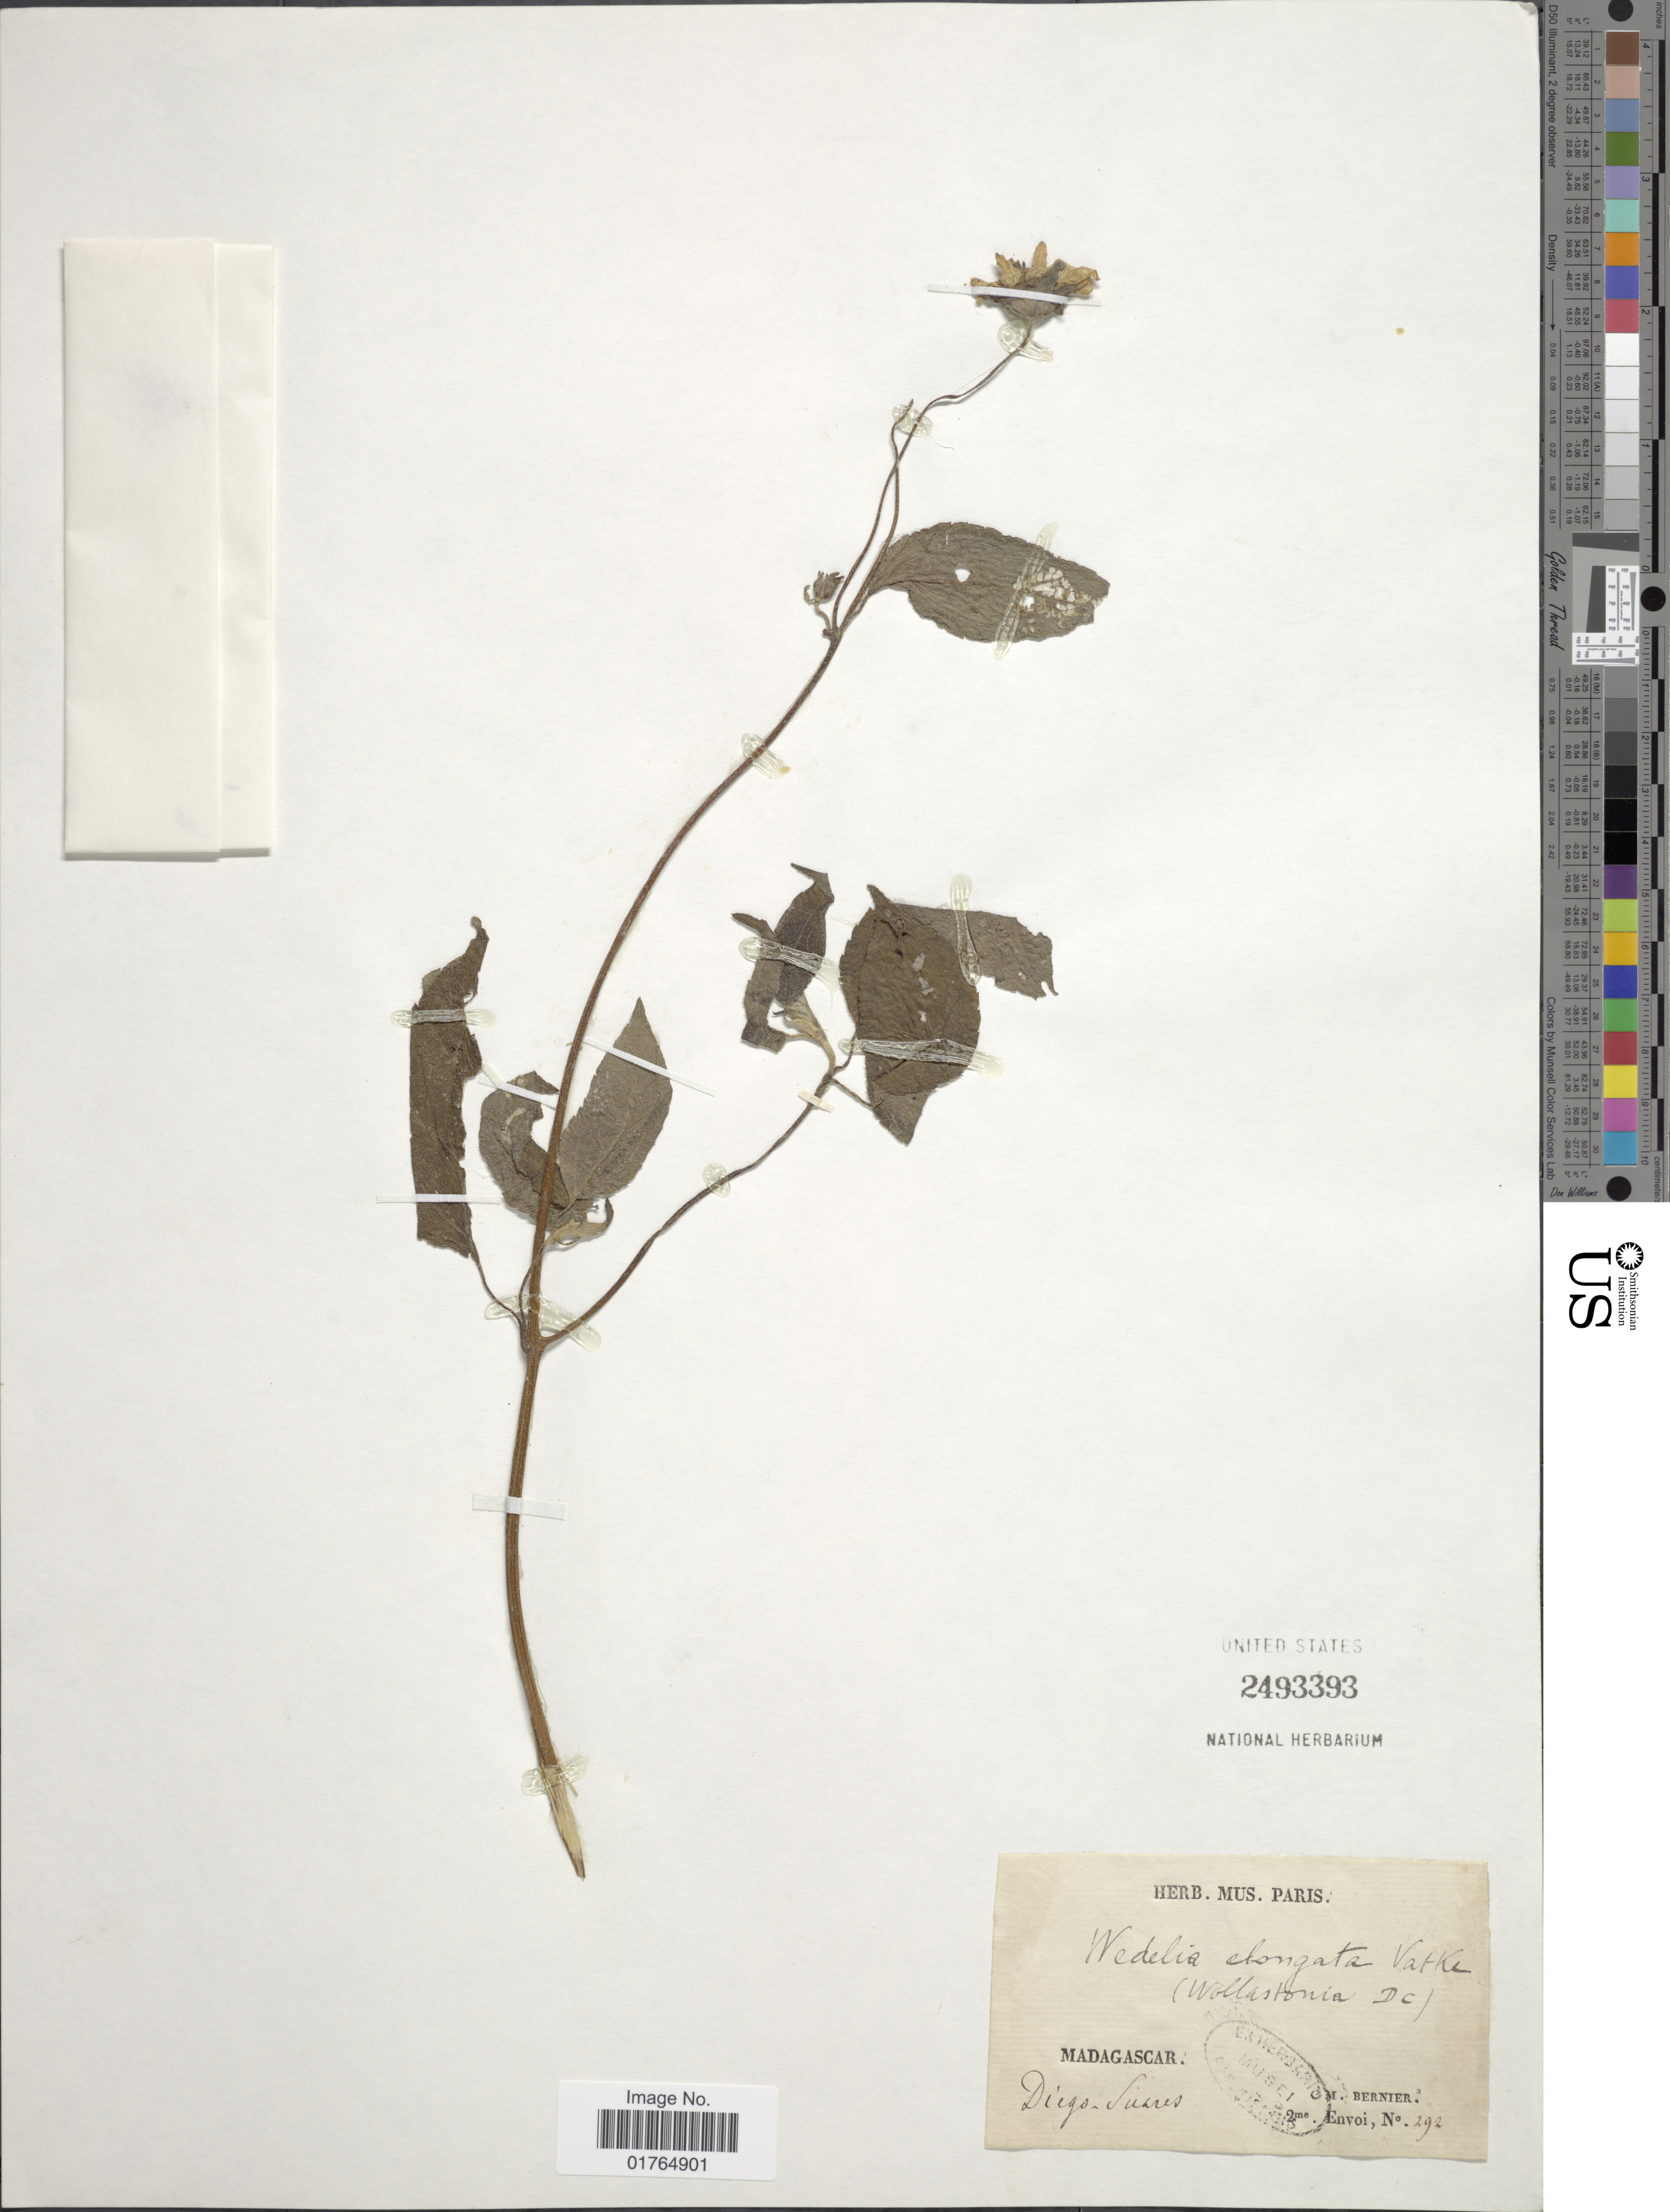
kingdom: Plantae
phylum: Tracheophyta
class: Magnoliopsida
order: Asterales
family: Asteraceae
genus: Wedelia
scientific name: Wedelia elongata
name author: Vatke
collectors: M. Bernier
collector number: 292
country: Madagascar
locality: Diego-Suares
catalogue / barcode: US 2493393